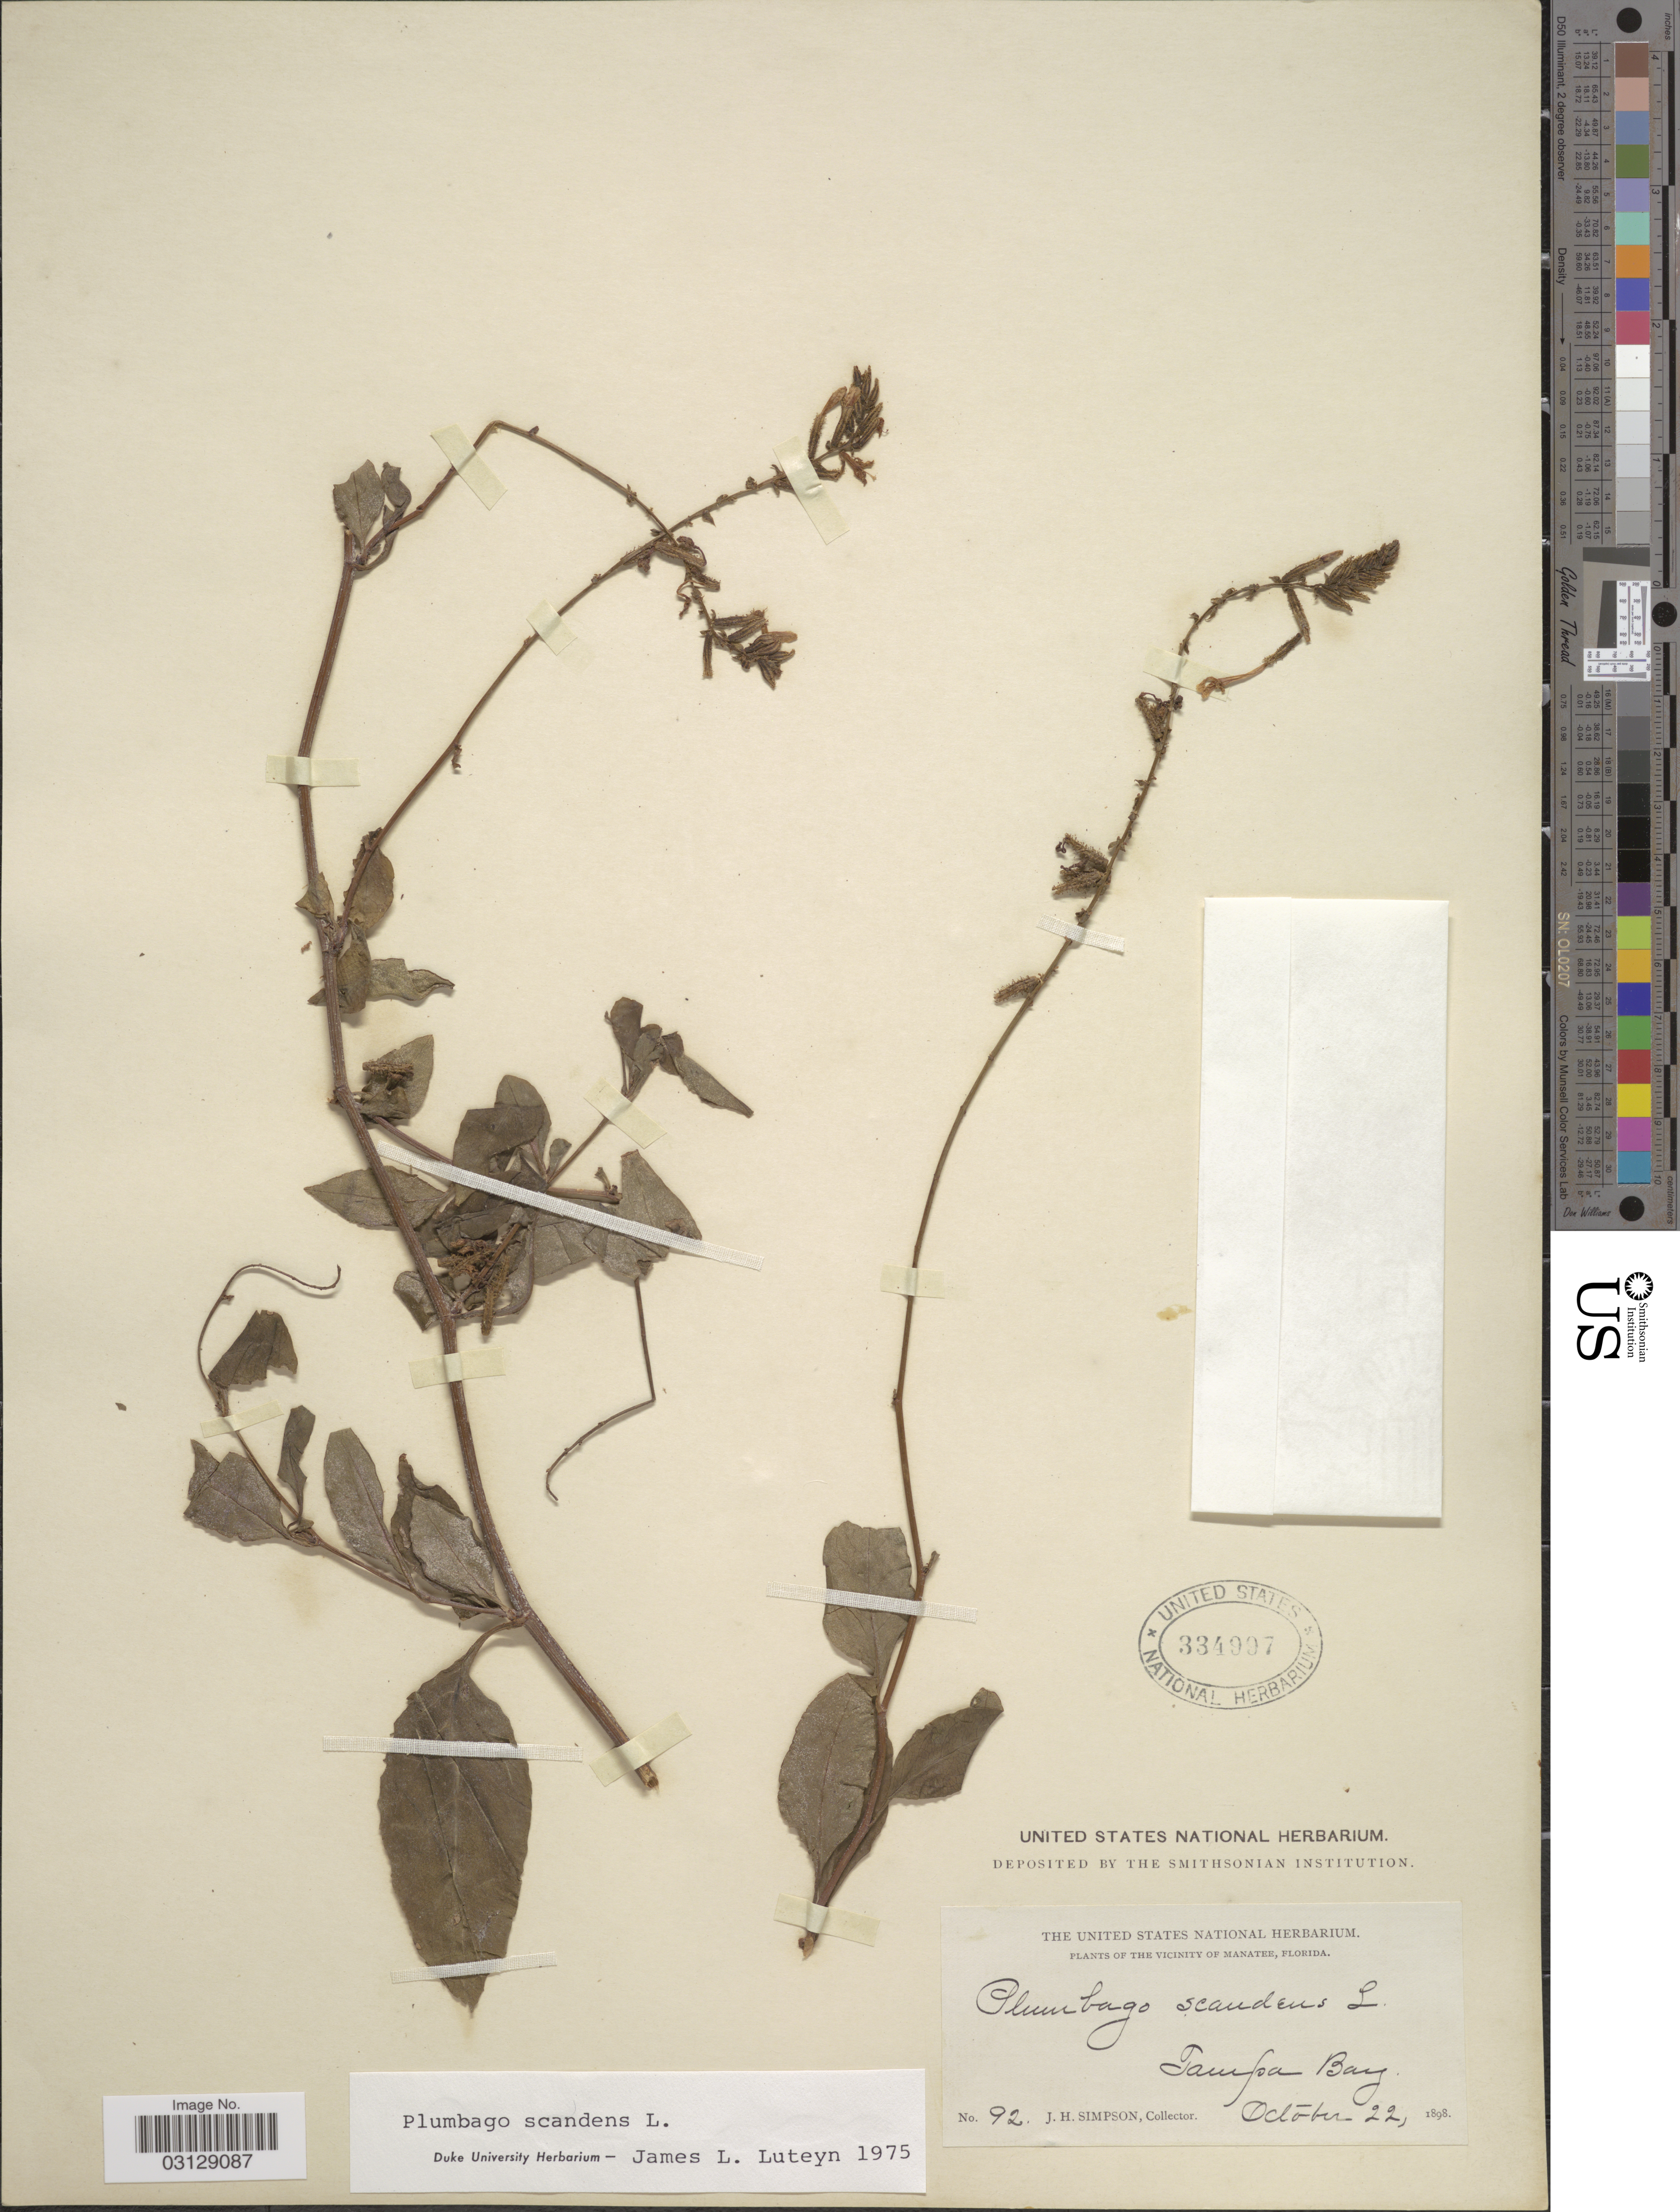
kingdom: Plantae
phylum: Tracheophyta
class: Magnoliopsida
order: Caryophyllales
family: Plumbaginaceae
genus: Plumbago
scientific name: Plumbago scandens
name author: L.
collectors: J. H. Simpson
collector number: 92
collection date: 1898-10-22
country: United States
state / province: Florida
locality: The vicinity of Manatee. Tampa Bay.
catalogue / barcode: US 334997